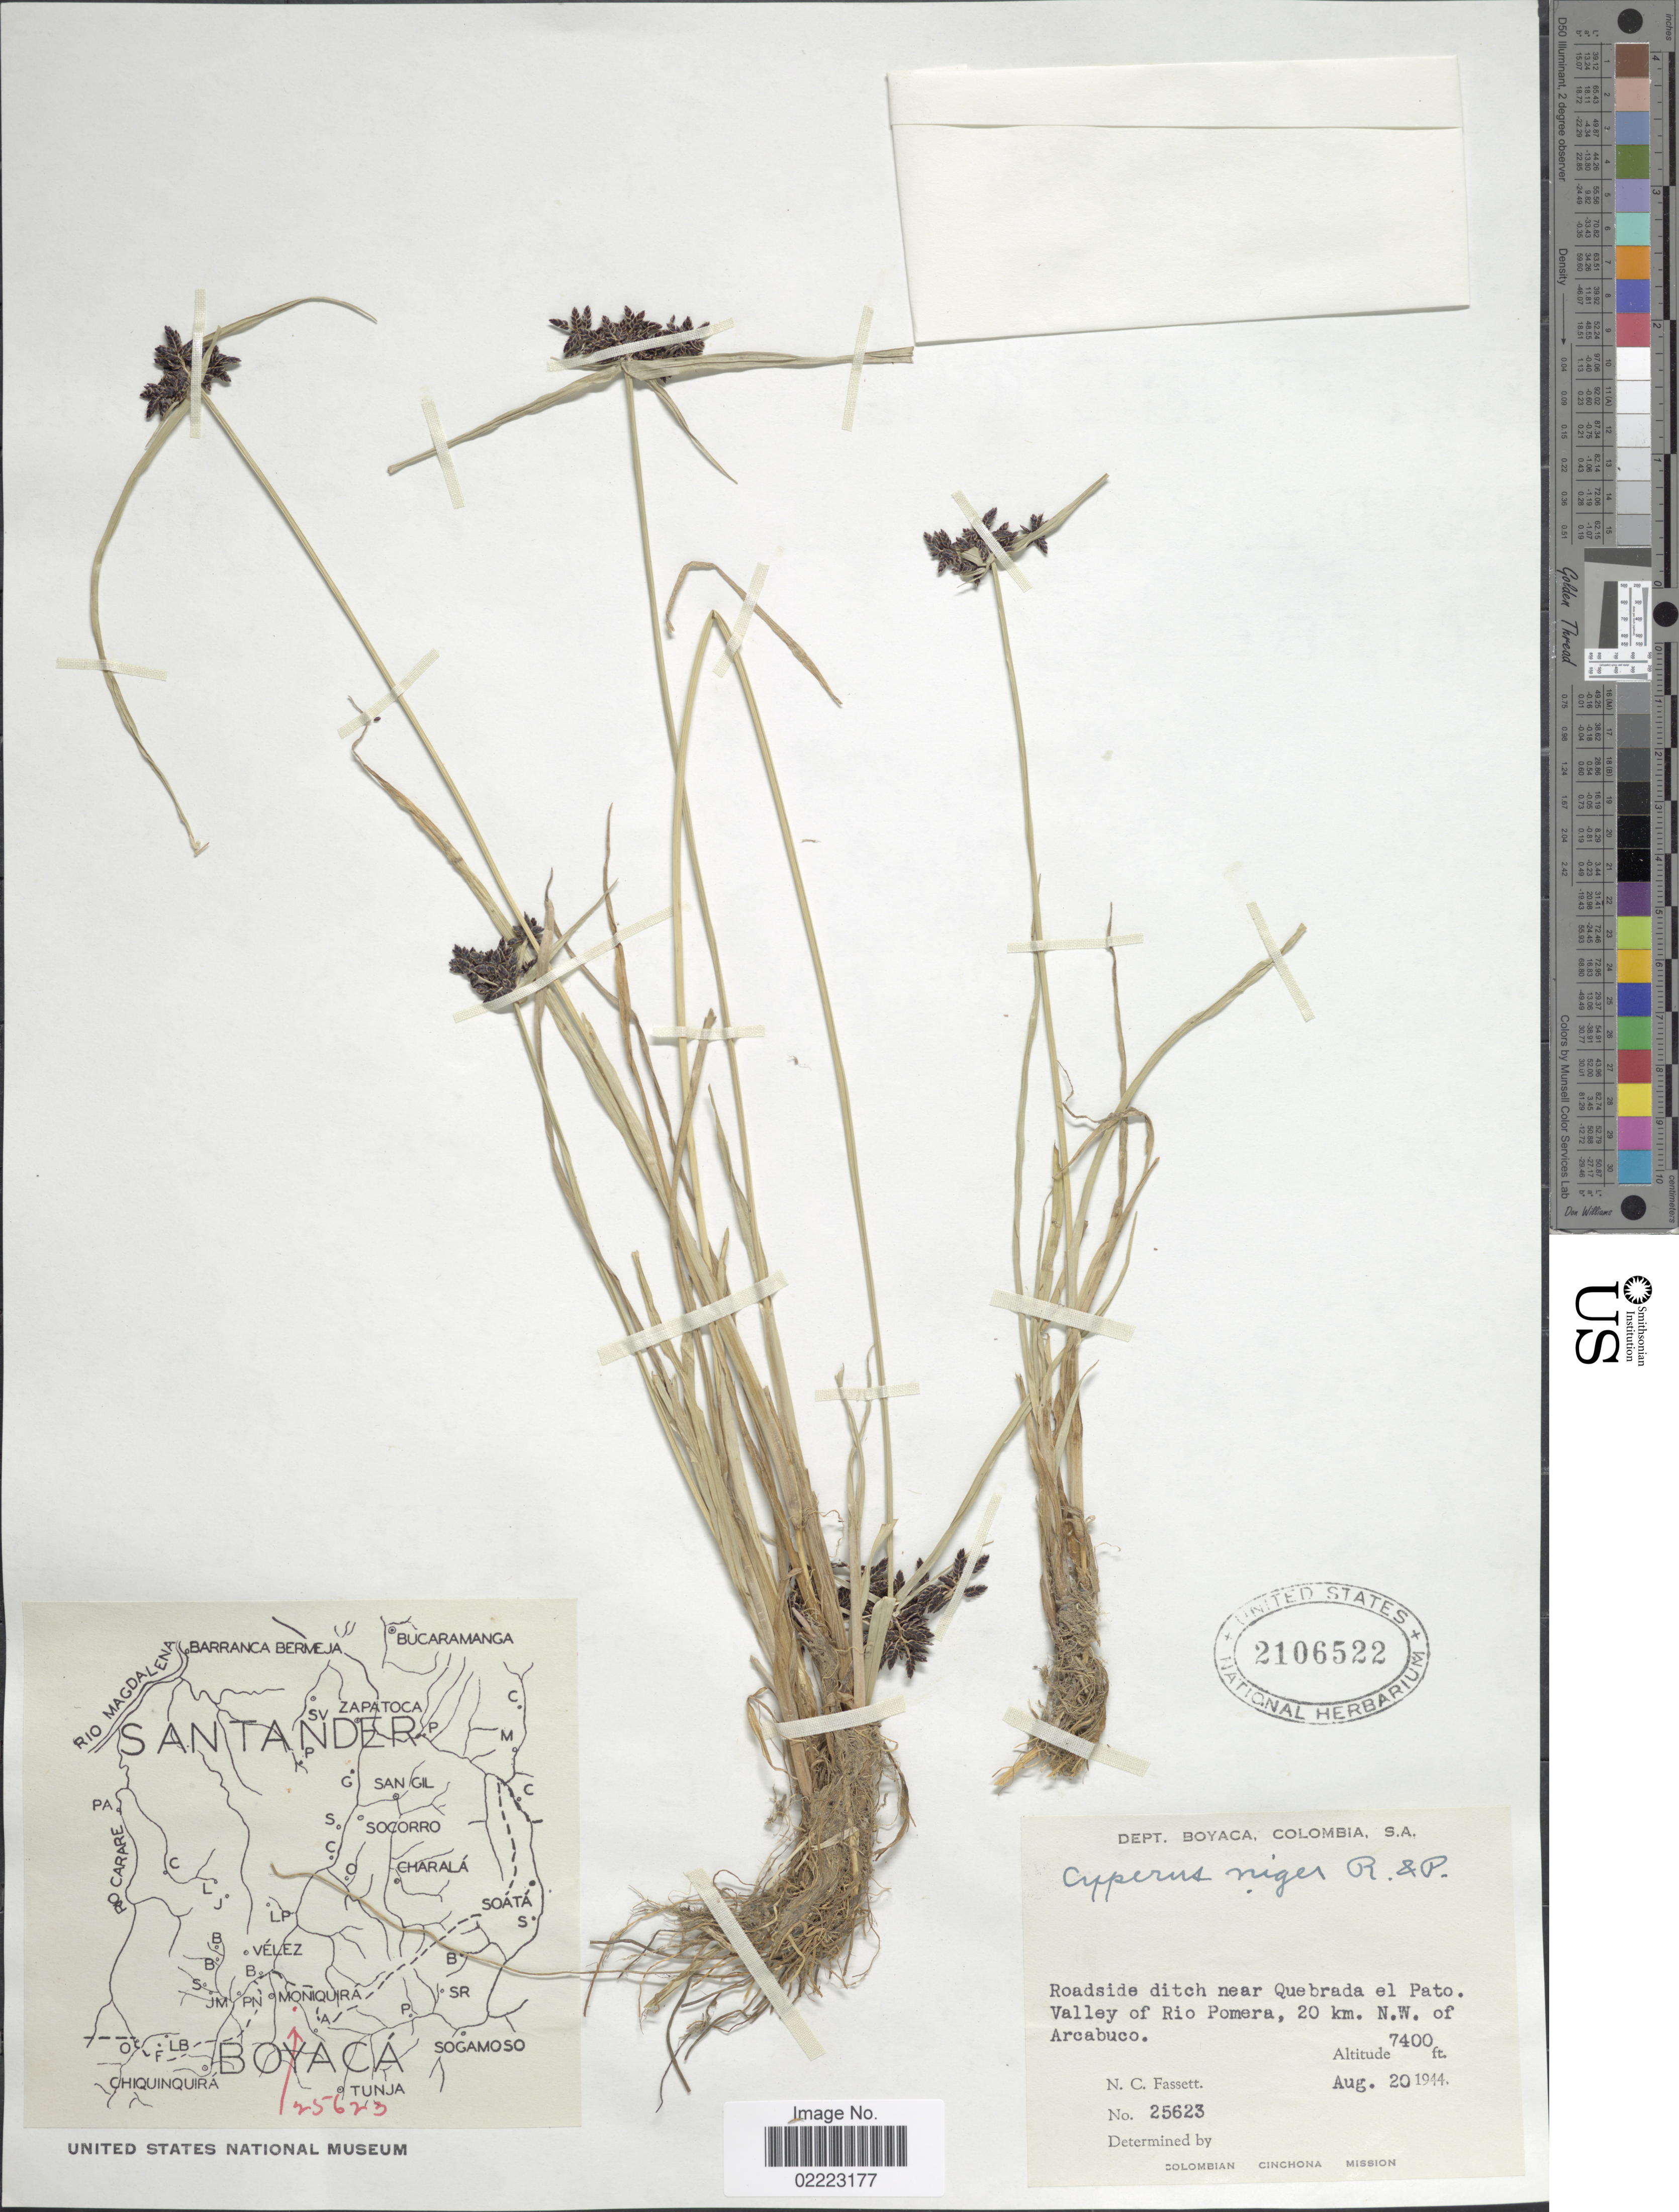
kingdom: Plantae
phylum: Tracheophyta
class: Liliopsida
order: Poales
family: Cyperaceae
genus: Cyperus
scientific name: Cyperus niger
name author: Ruiz & Pav.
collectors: N. C. Fassett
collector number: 25623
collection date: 1944-08-20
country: Colombia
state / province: Boyacá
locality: Dept. Boyaca, Roadside ditch near Quebrada el Pato. Valley of Rio Pomera, 20 km N.W. of Arcabuco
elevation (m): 2256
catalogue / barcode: US 2106522